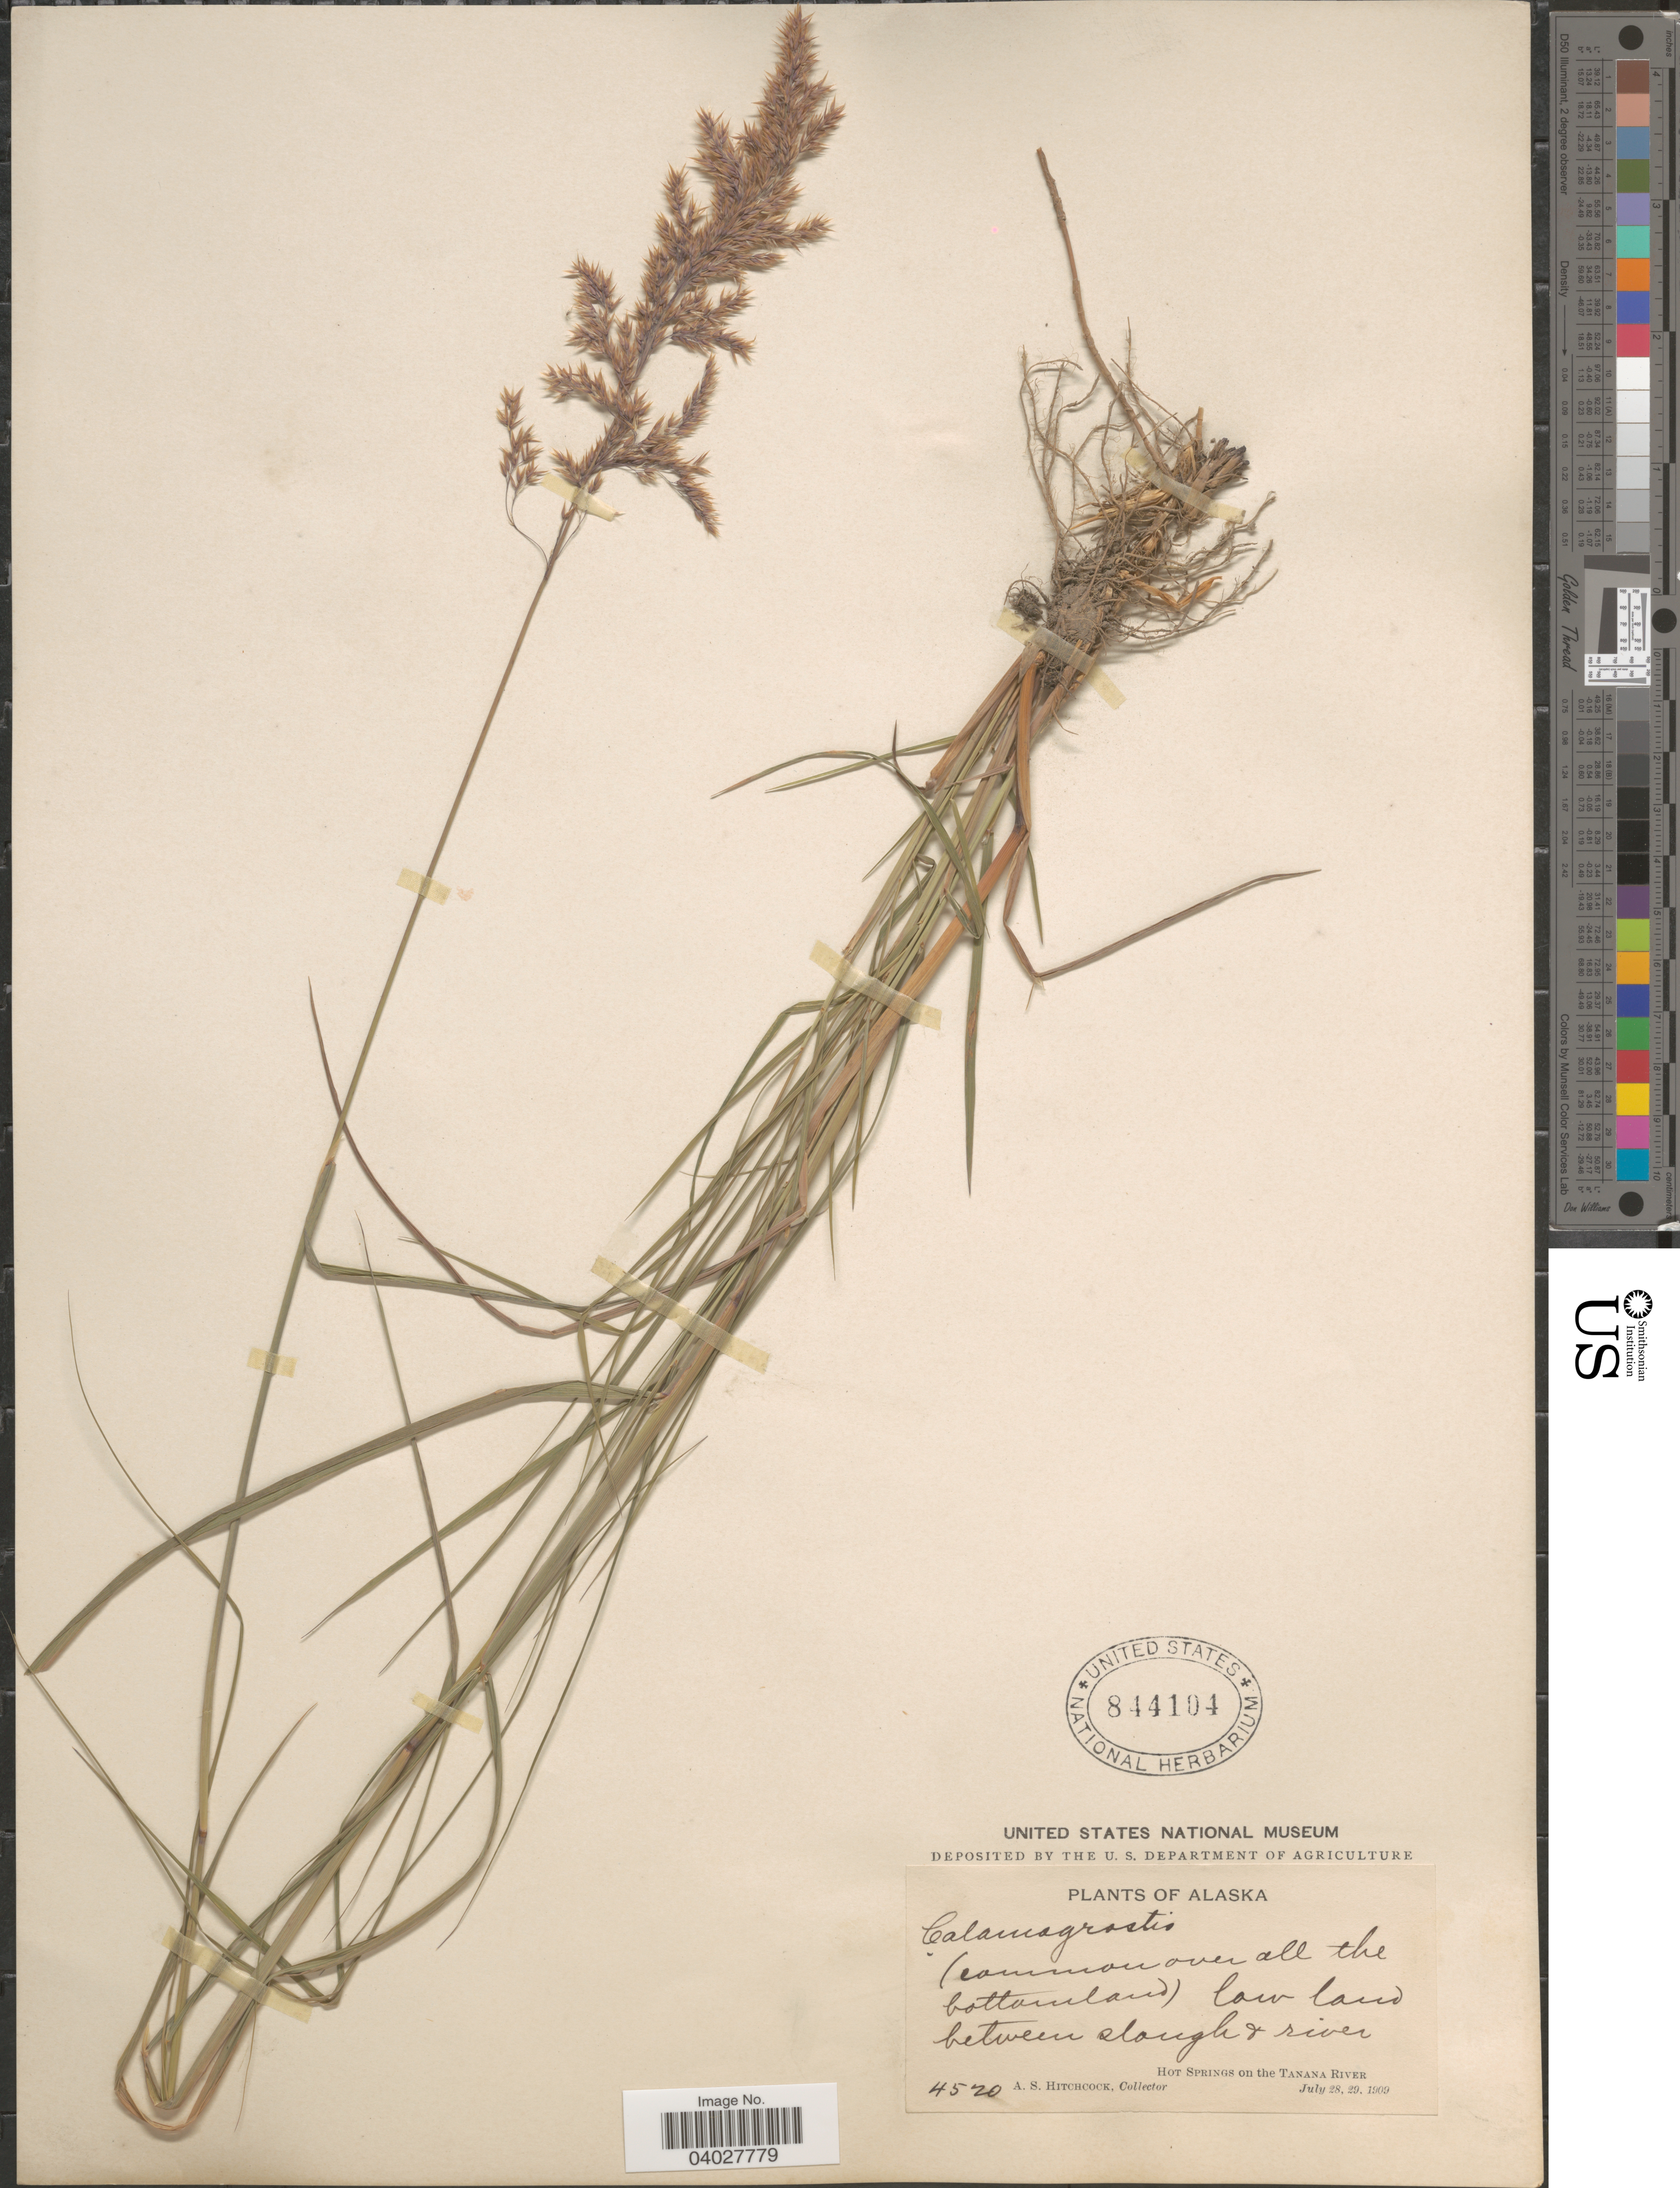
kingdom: Plantae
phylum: Tracheophyta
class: Liliopsida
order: Poales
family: Poaceae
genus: Calamagrostis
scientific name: Calamagrostis canadensis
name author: (Michx.) P. Beauv.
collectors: A. S. Hitchcock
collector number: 4520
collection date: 1909-07-28/1909-07-29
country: United States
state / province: Alaska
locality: Low land between slough & river. Hot Springs on the Tanana River.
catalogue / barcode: US 844104